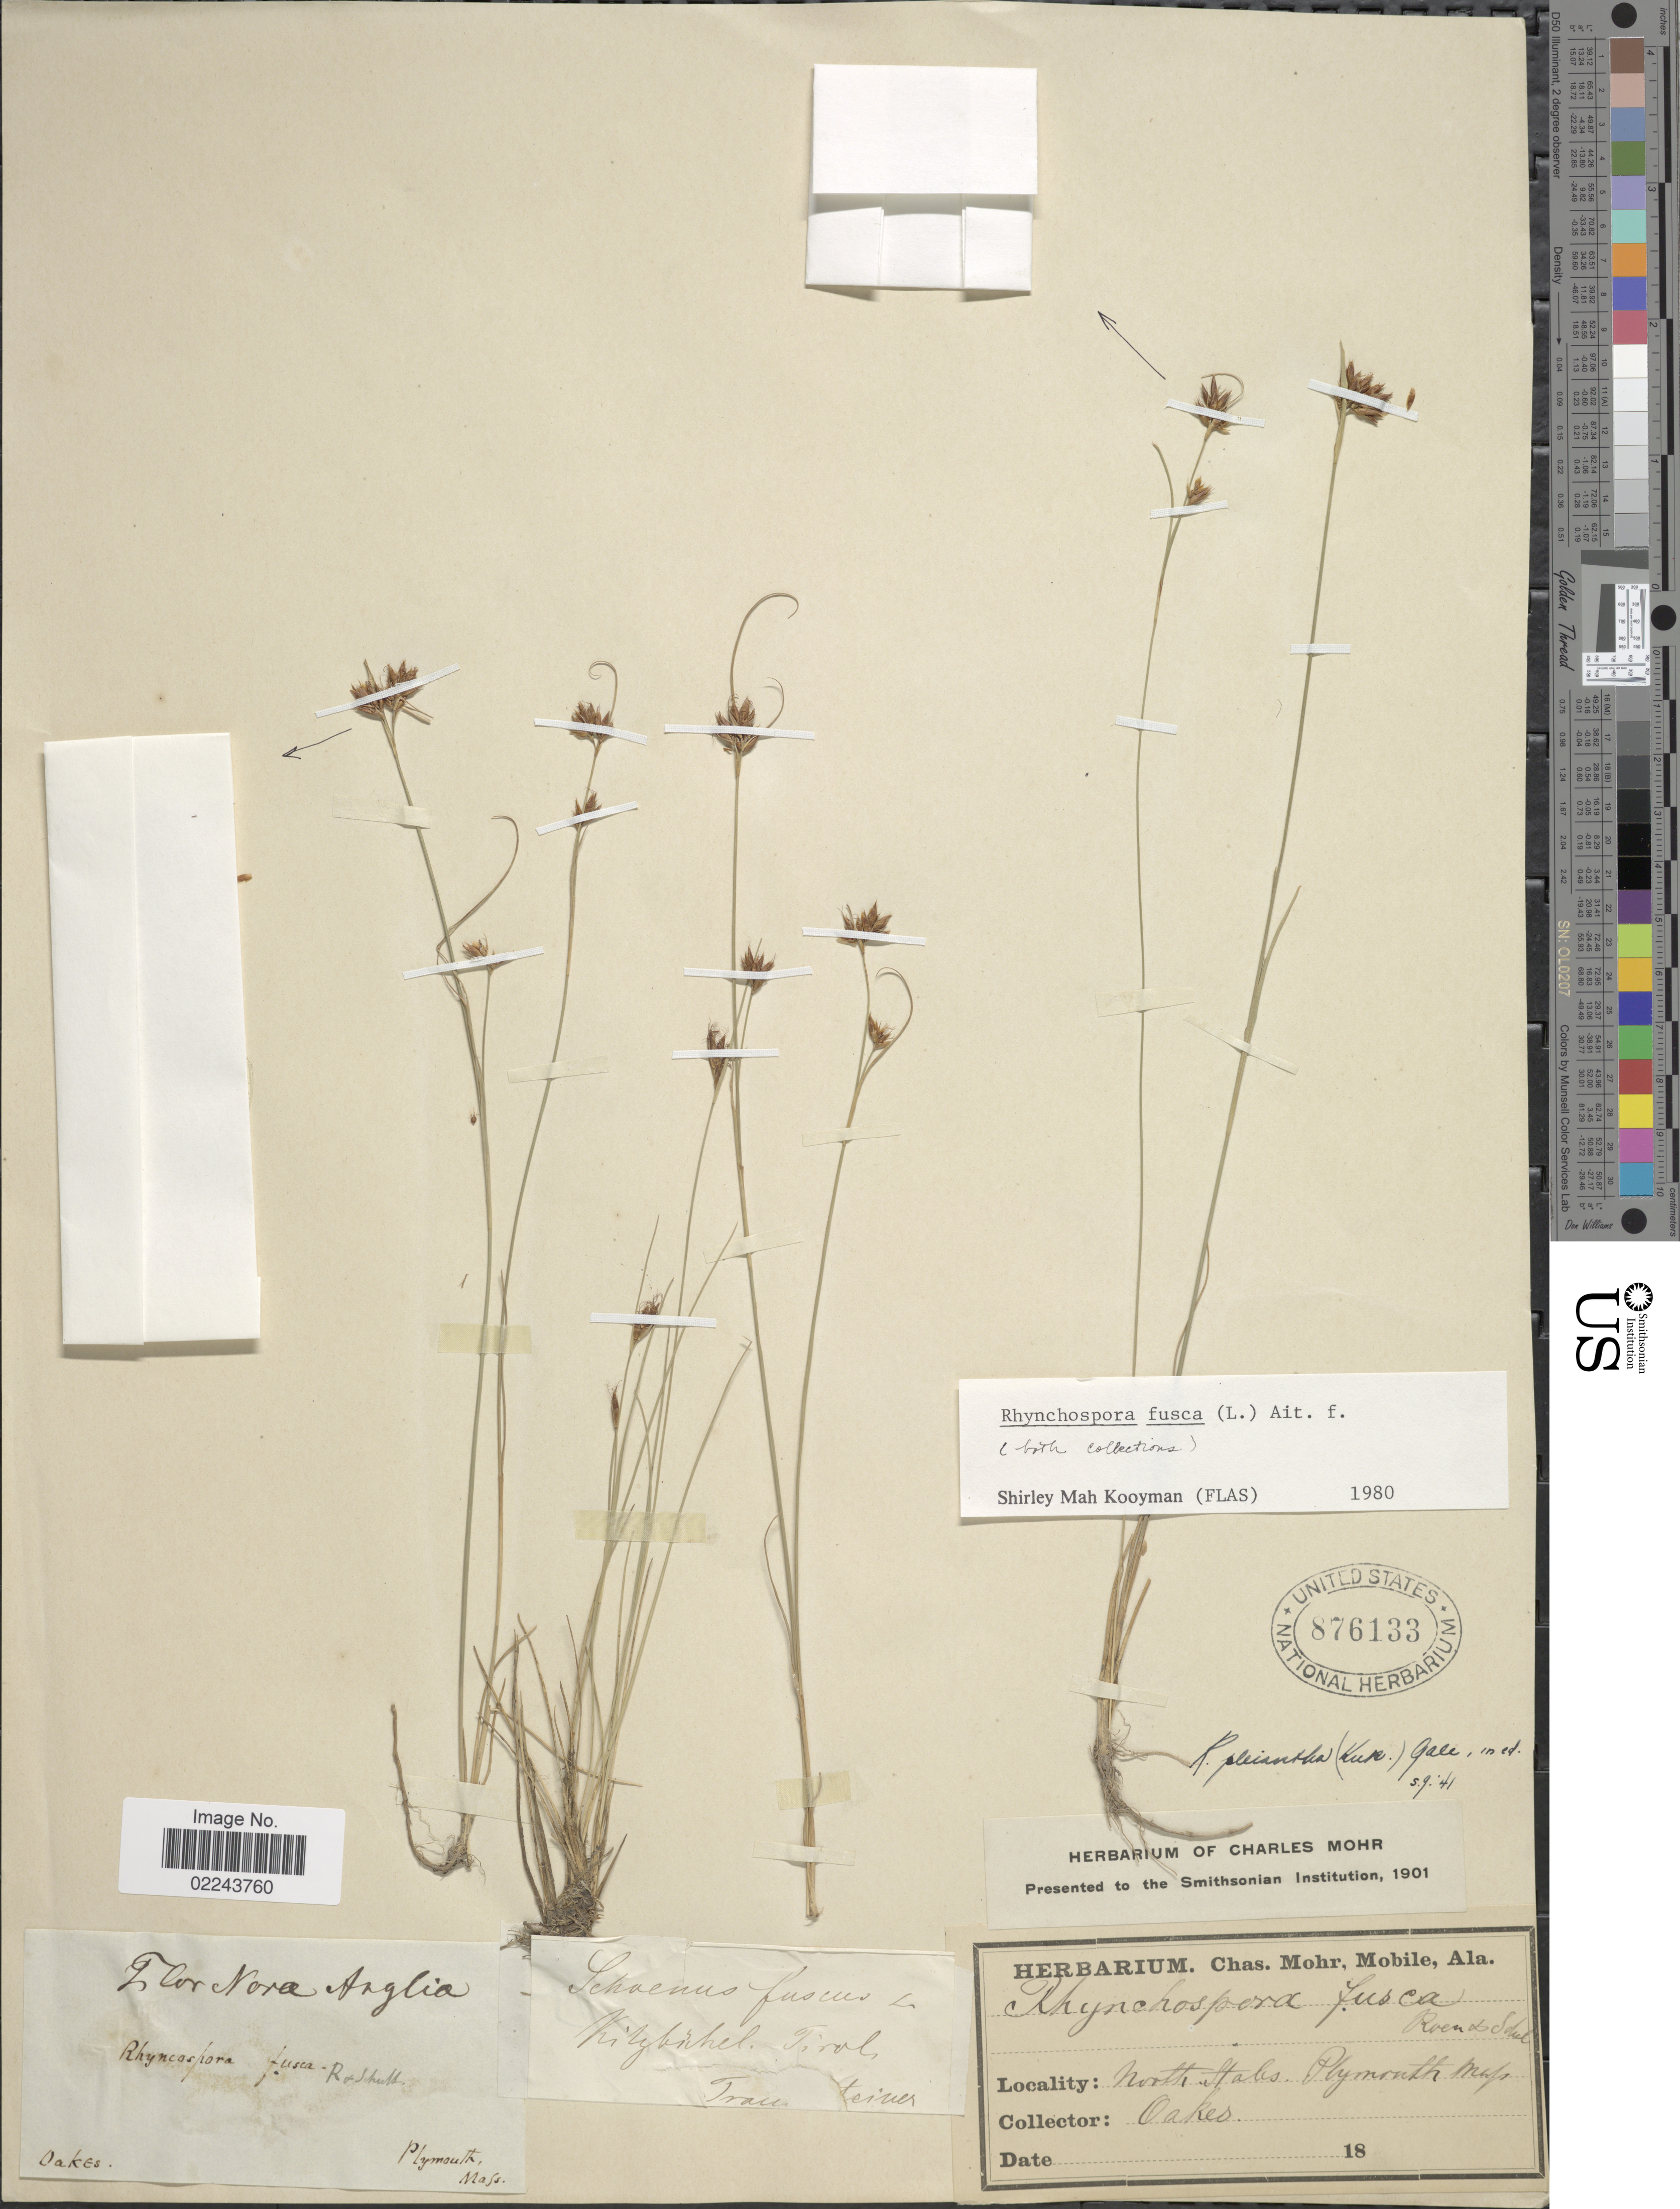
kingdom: Plantae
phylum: Tracheophyta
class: Liliopsida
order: Poales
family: Cyperaceae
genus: Rhynchospora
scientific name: Rhynchospora fusca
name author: (L.) W.T. Aiton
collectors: -. Oakes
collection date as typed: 18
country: United States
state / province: Massachusetts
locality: Plymouth,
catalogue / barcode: US 876133